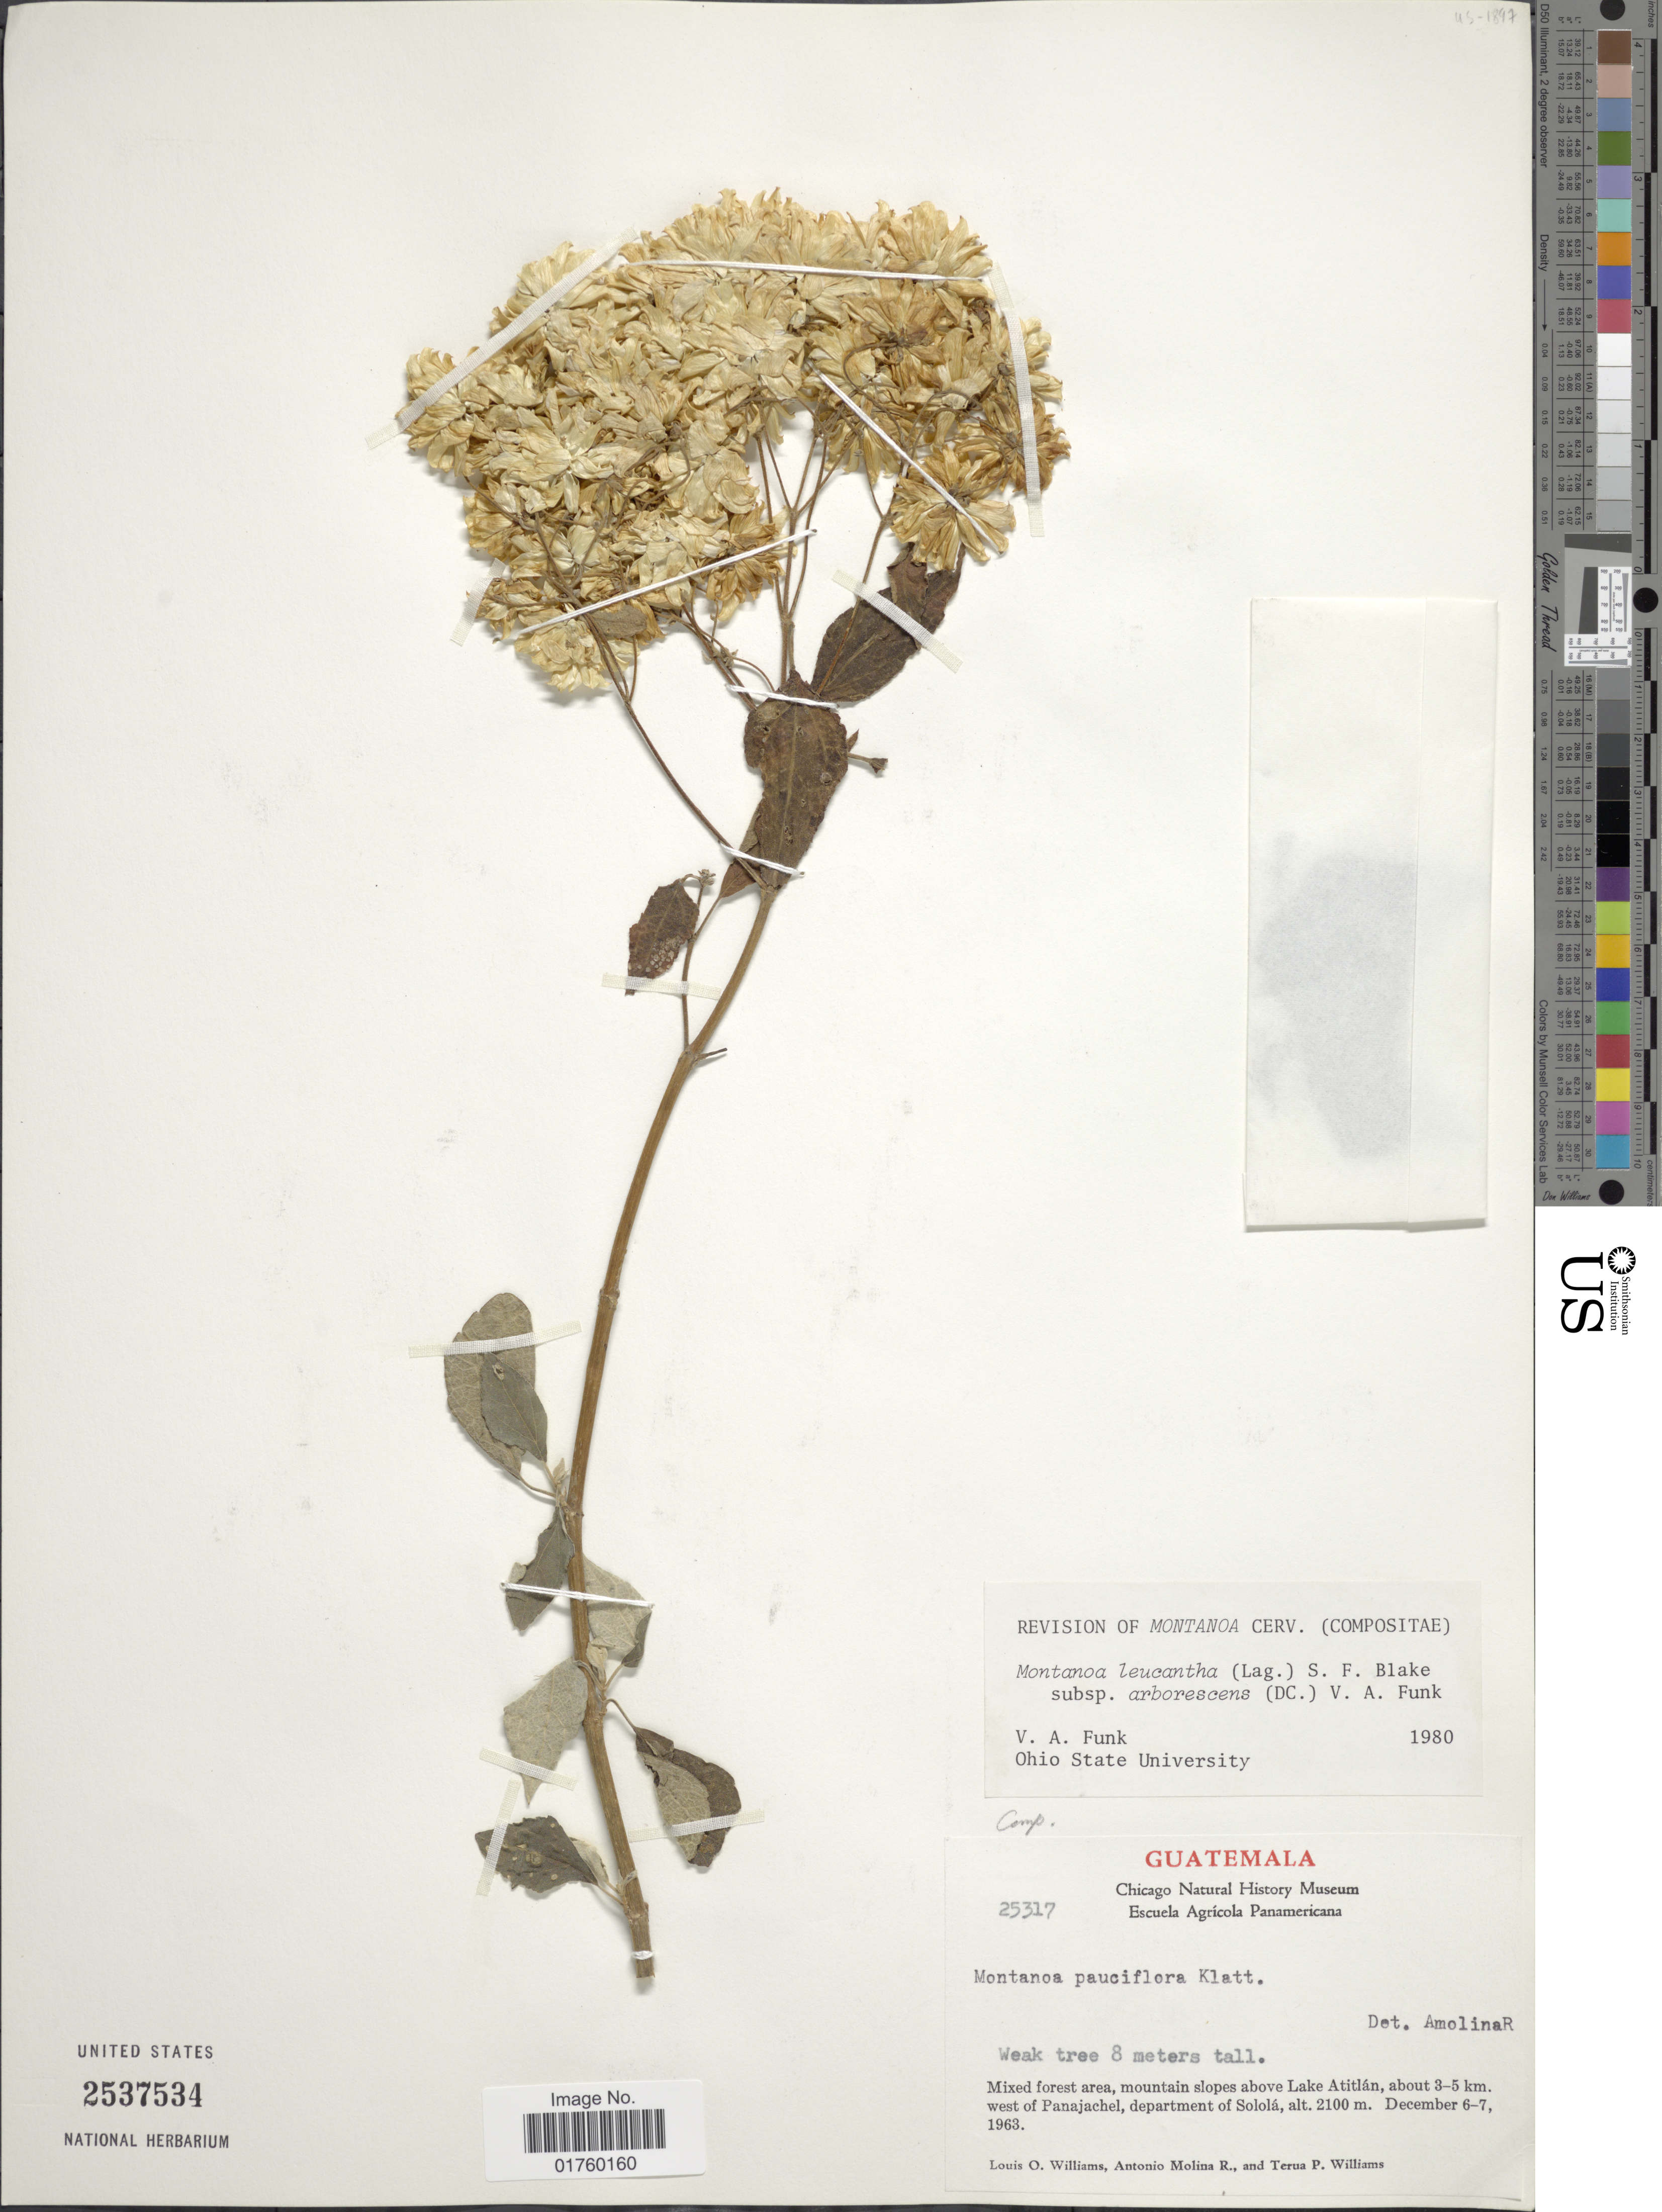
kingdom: Plantae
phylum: Tracheophyta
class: Magnoliopsida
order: Asterales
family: Asteraceae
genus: Montanoa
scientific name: Montanoa leucantha subsp. arborescens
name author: (DC.) V.A. Funk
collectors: L. O. Williams, A. Molina R. & T. P. Williams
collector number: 25317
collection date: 1963-12-06/1963-12-07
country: Guatemala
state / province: Sololá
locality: Mixed forest area, mountain slopes above Lake Atitlan, about 3-5 km west of Panajachel.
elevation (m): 2100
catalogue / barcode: US 2537534